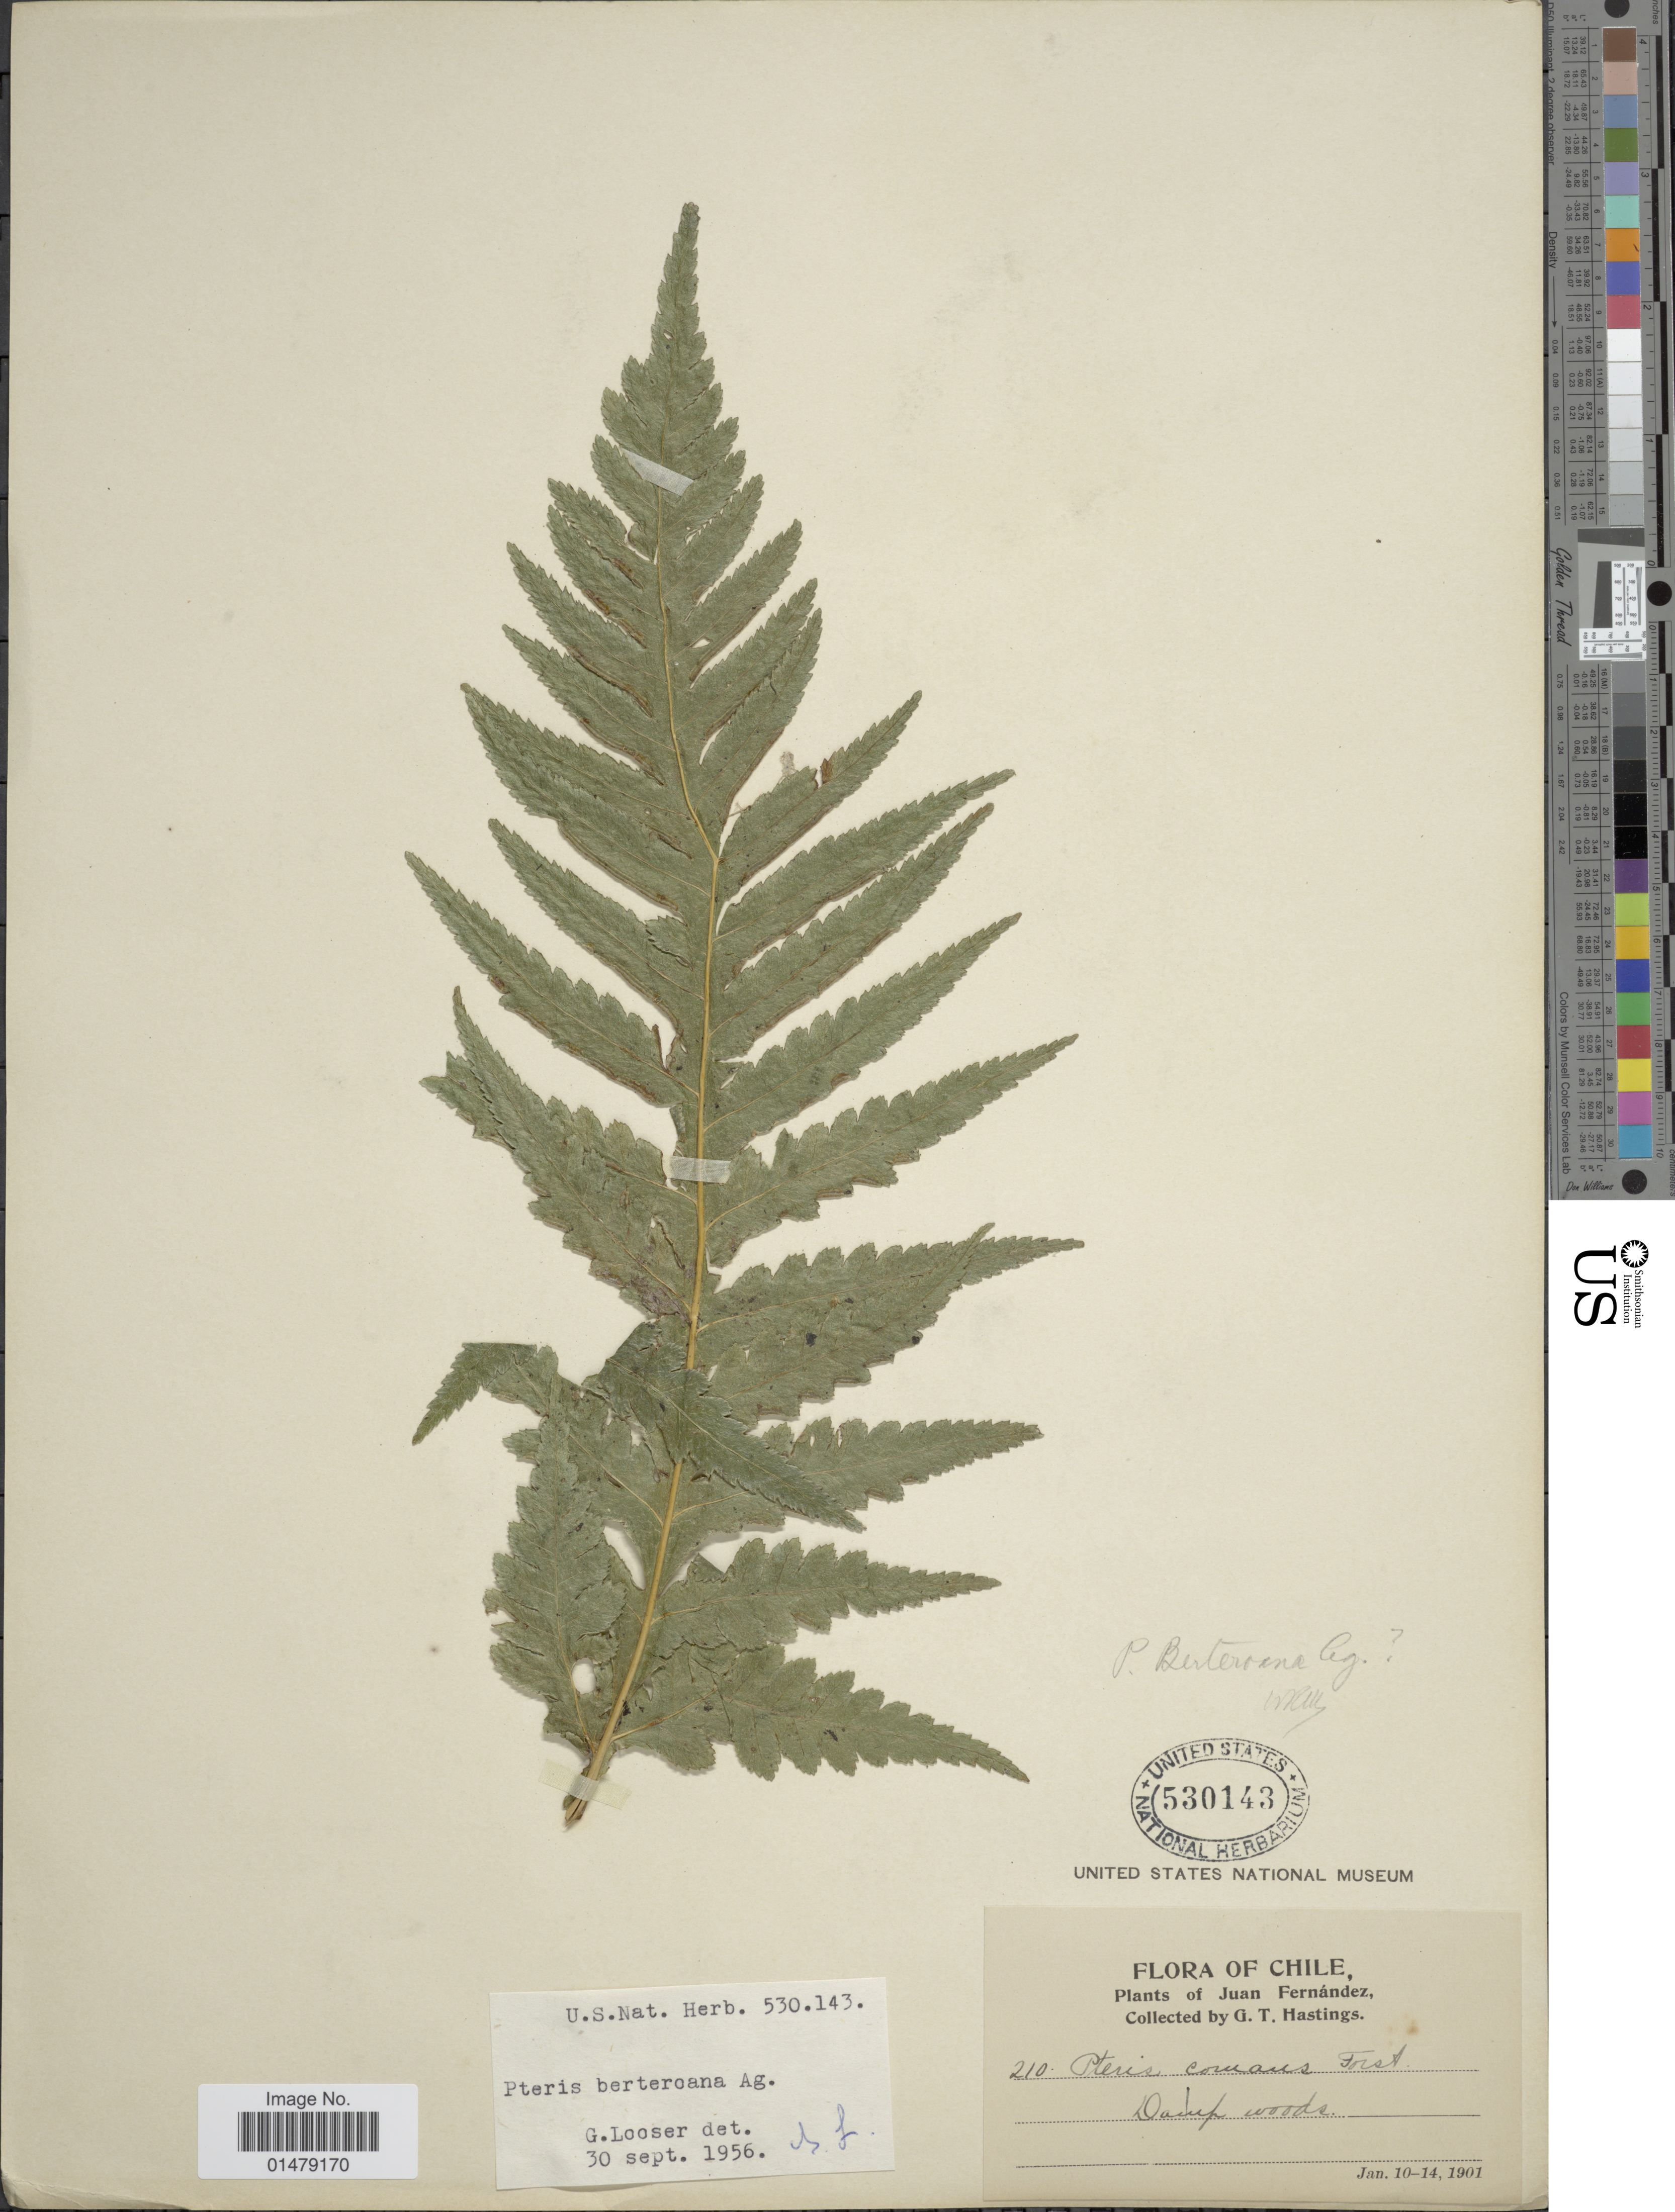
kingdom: Plantae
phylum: Tracheophyta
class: Polypodiopsida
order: Polypodiales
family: Pteridaceae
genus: Pteris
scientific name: Pteris berteroana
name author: J. Agardh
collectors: G. Hastings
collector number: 210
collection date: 1901-01-10/1901-01-14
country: Chile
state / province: Valparaíso (V)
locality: Juan Fernandez.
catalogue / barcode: US 530143